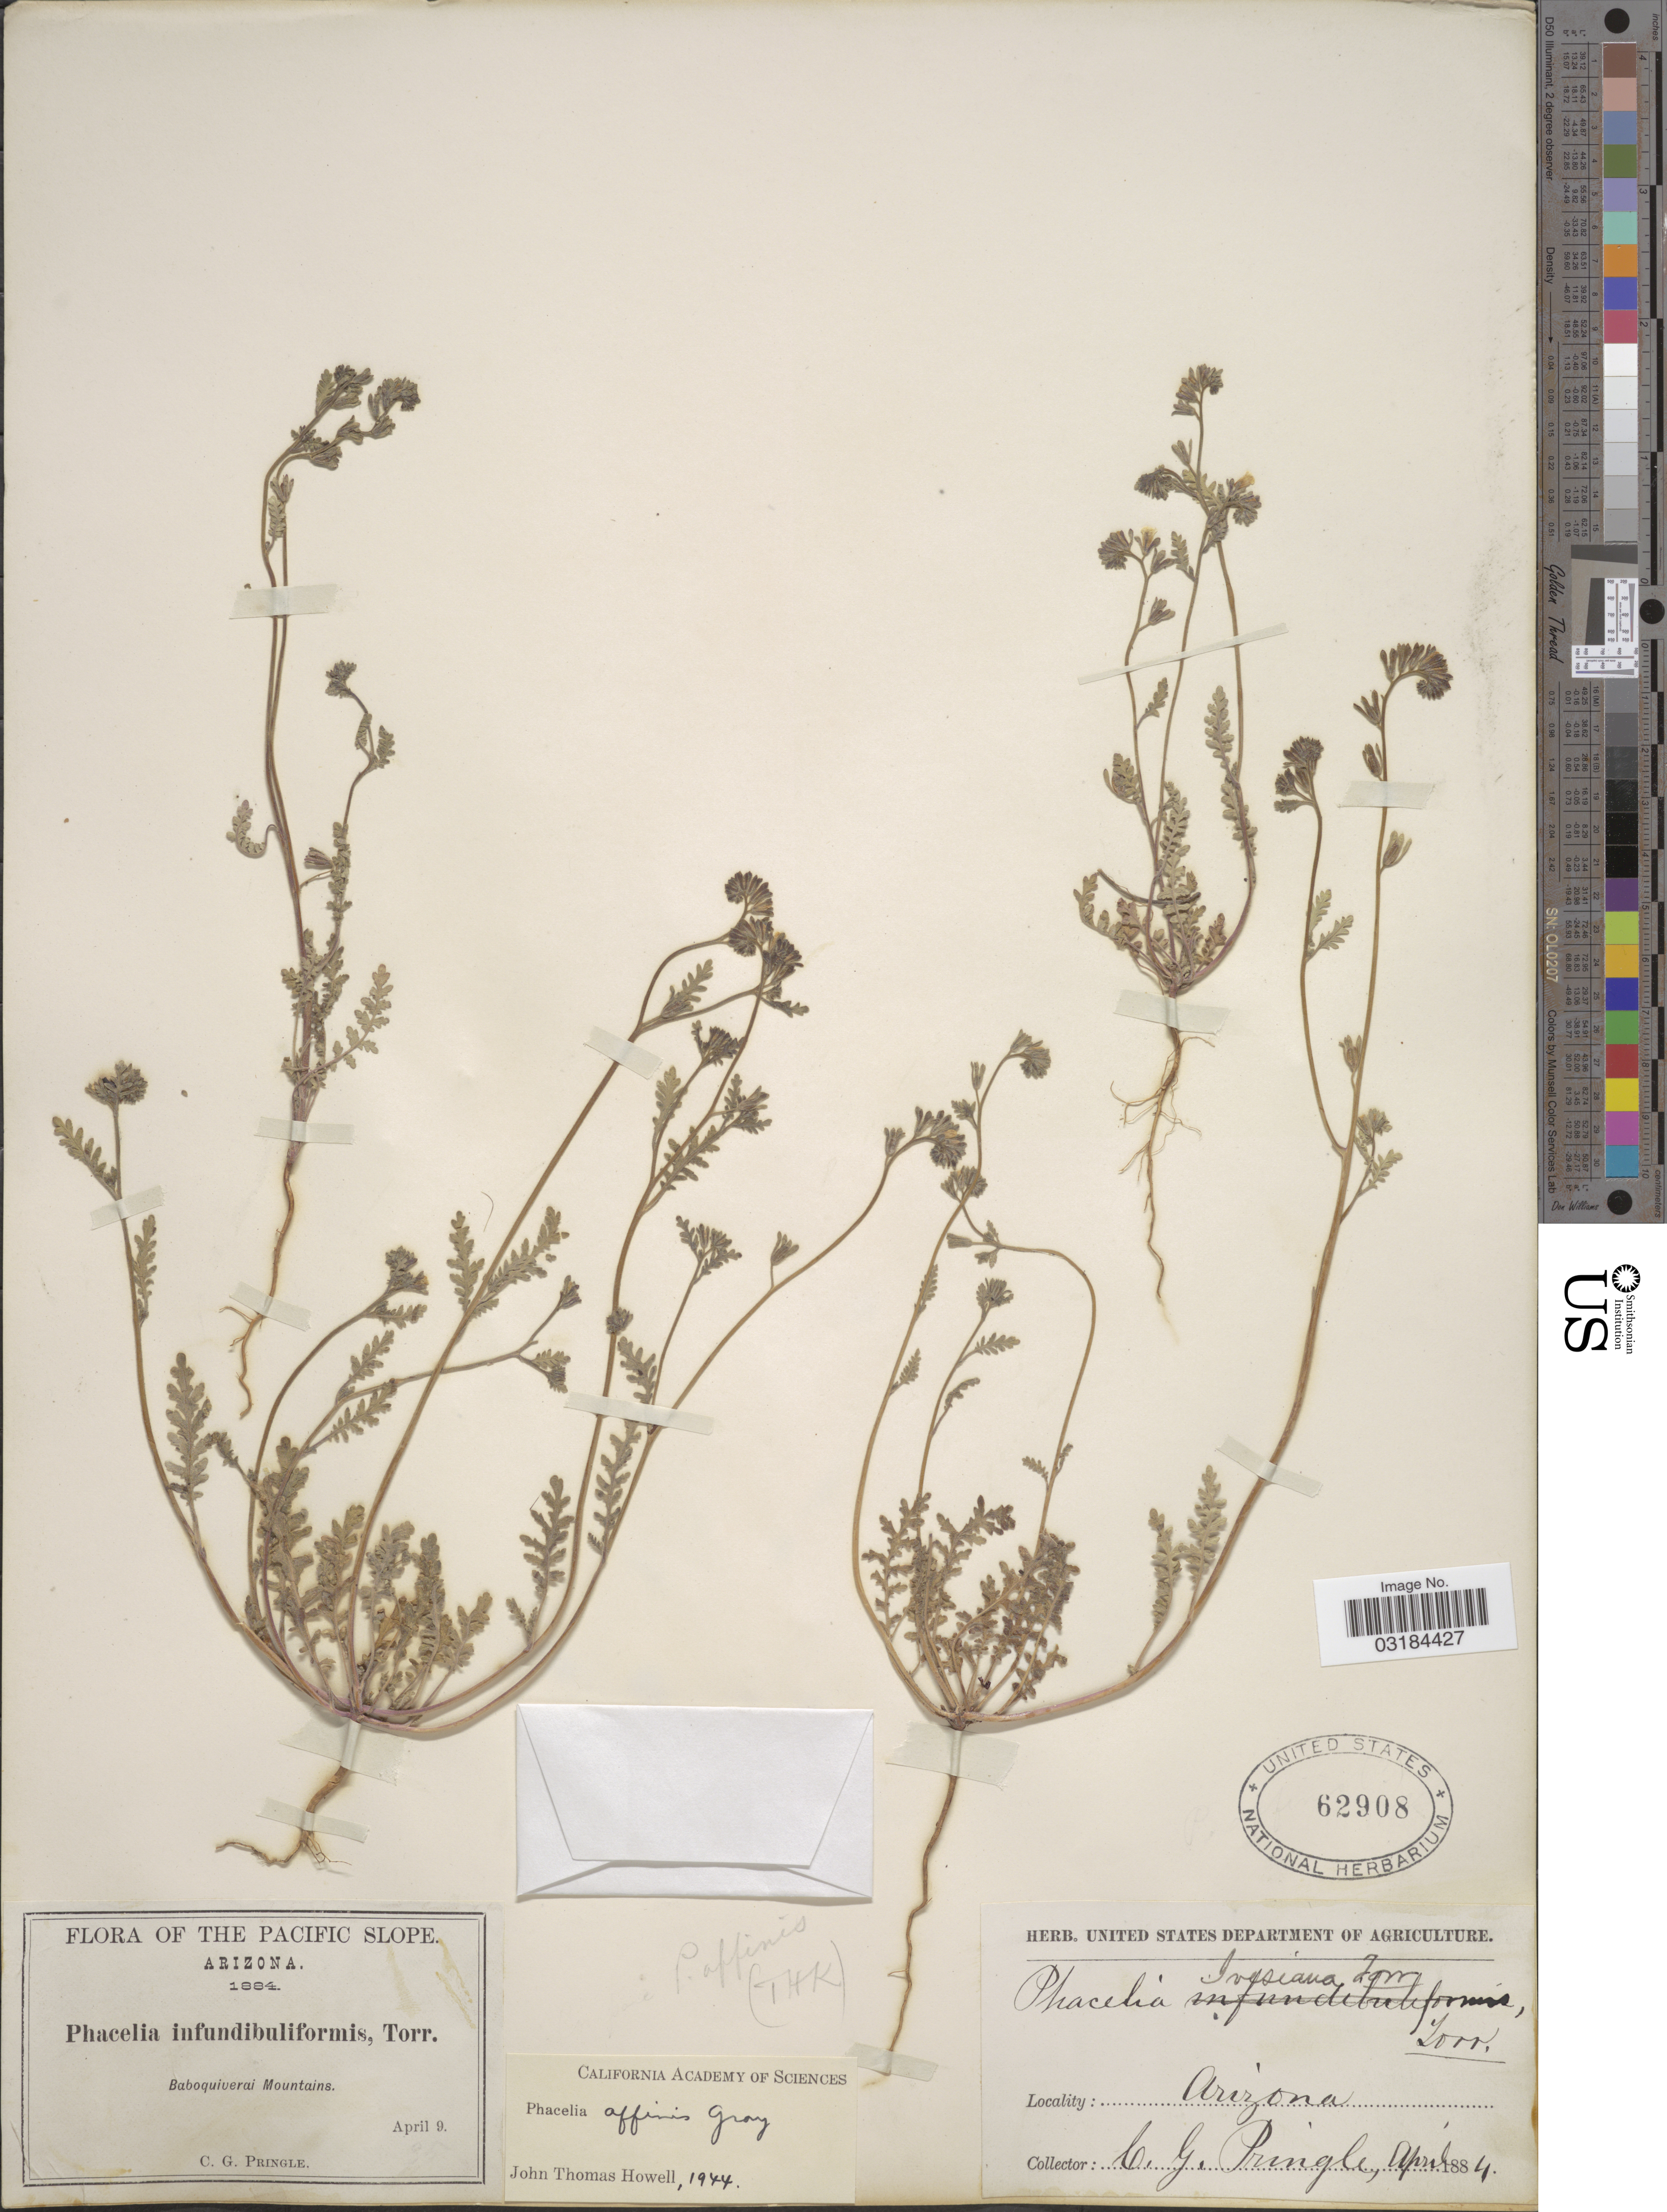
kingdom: Plantae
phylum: Tracheophyta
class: Magnoliopsida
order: Boraginales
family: Hydrophyllaceae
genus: Phacelia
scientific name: Phacelia affinis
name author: A. Gray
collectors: C. G. Pringle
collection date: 1884-04-09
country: United States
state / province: Arizona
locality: The Pacific Slope. Baboquiverai Mountains.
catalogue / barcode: US 62908